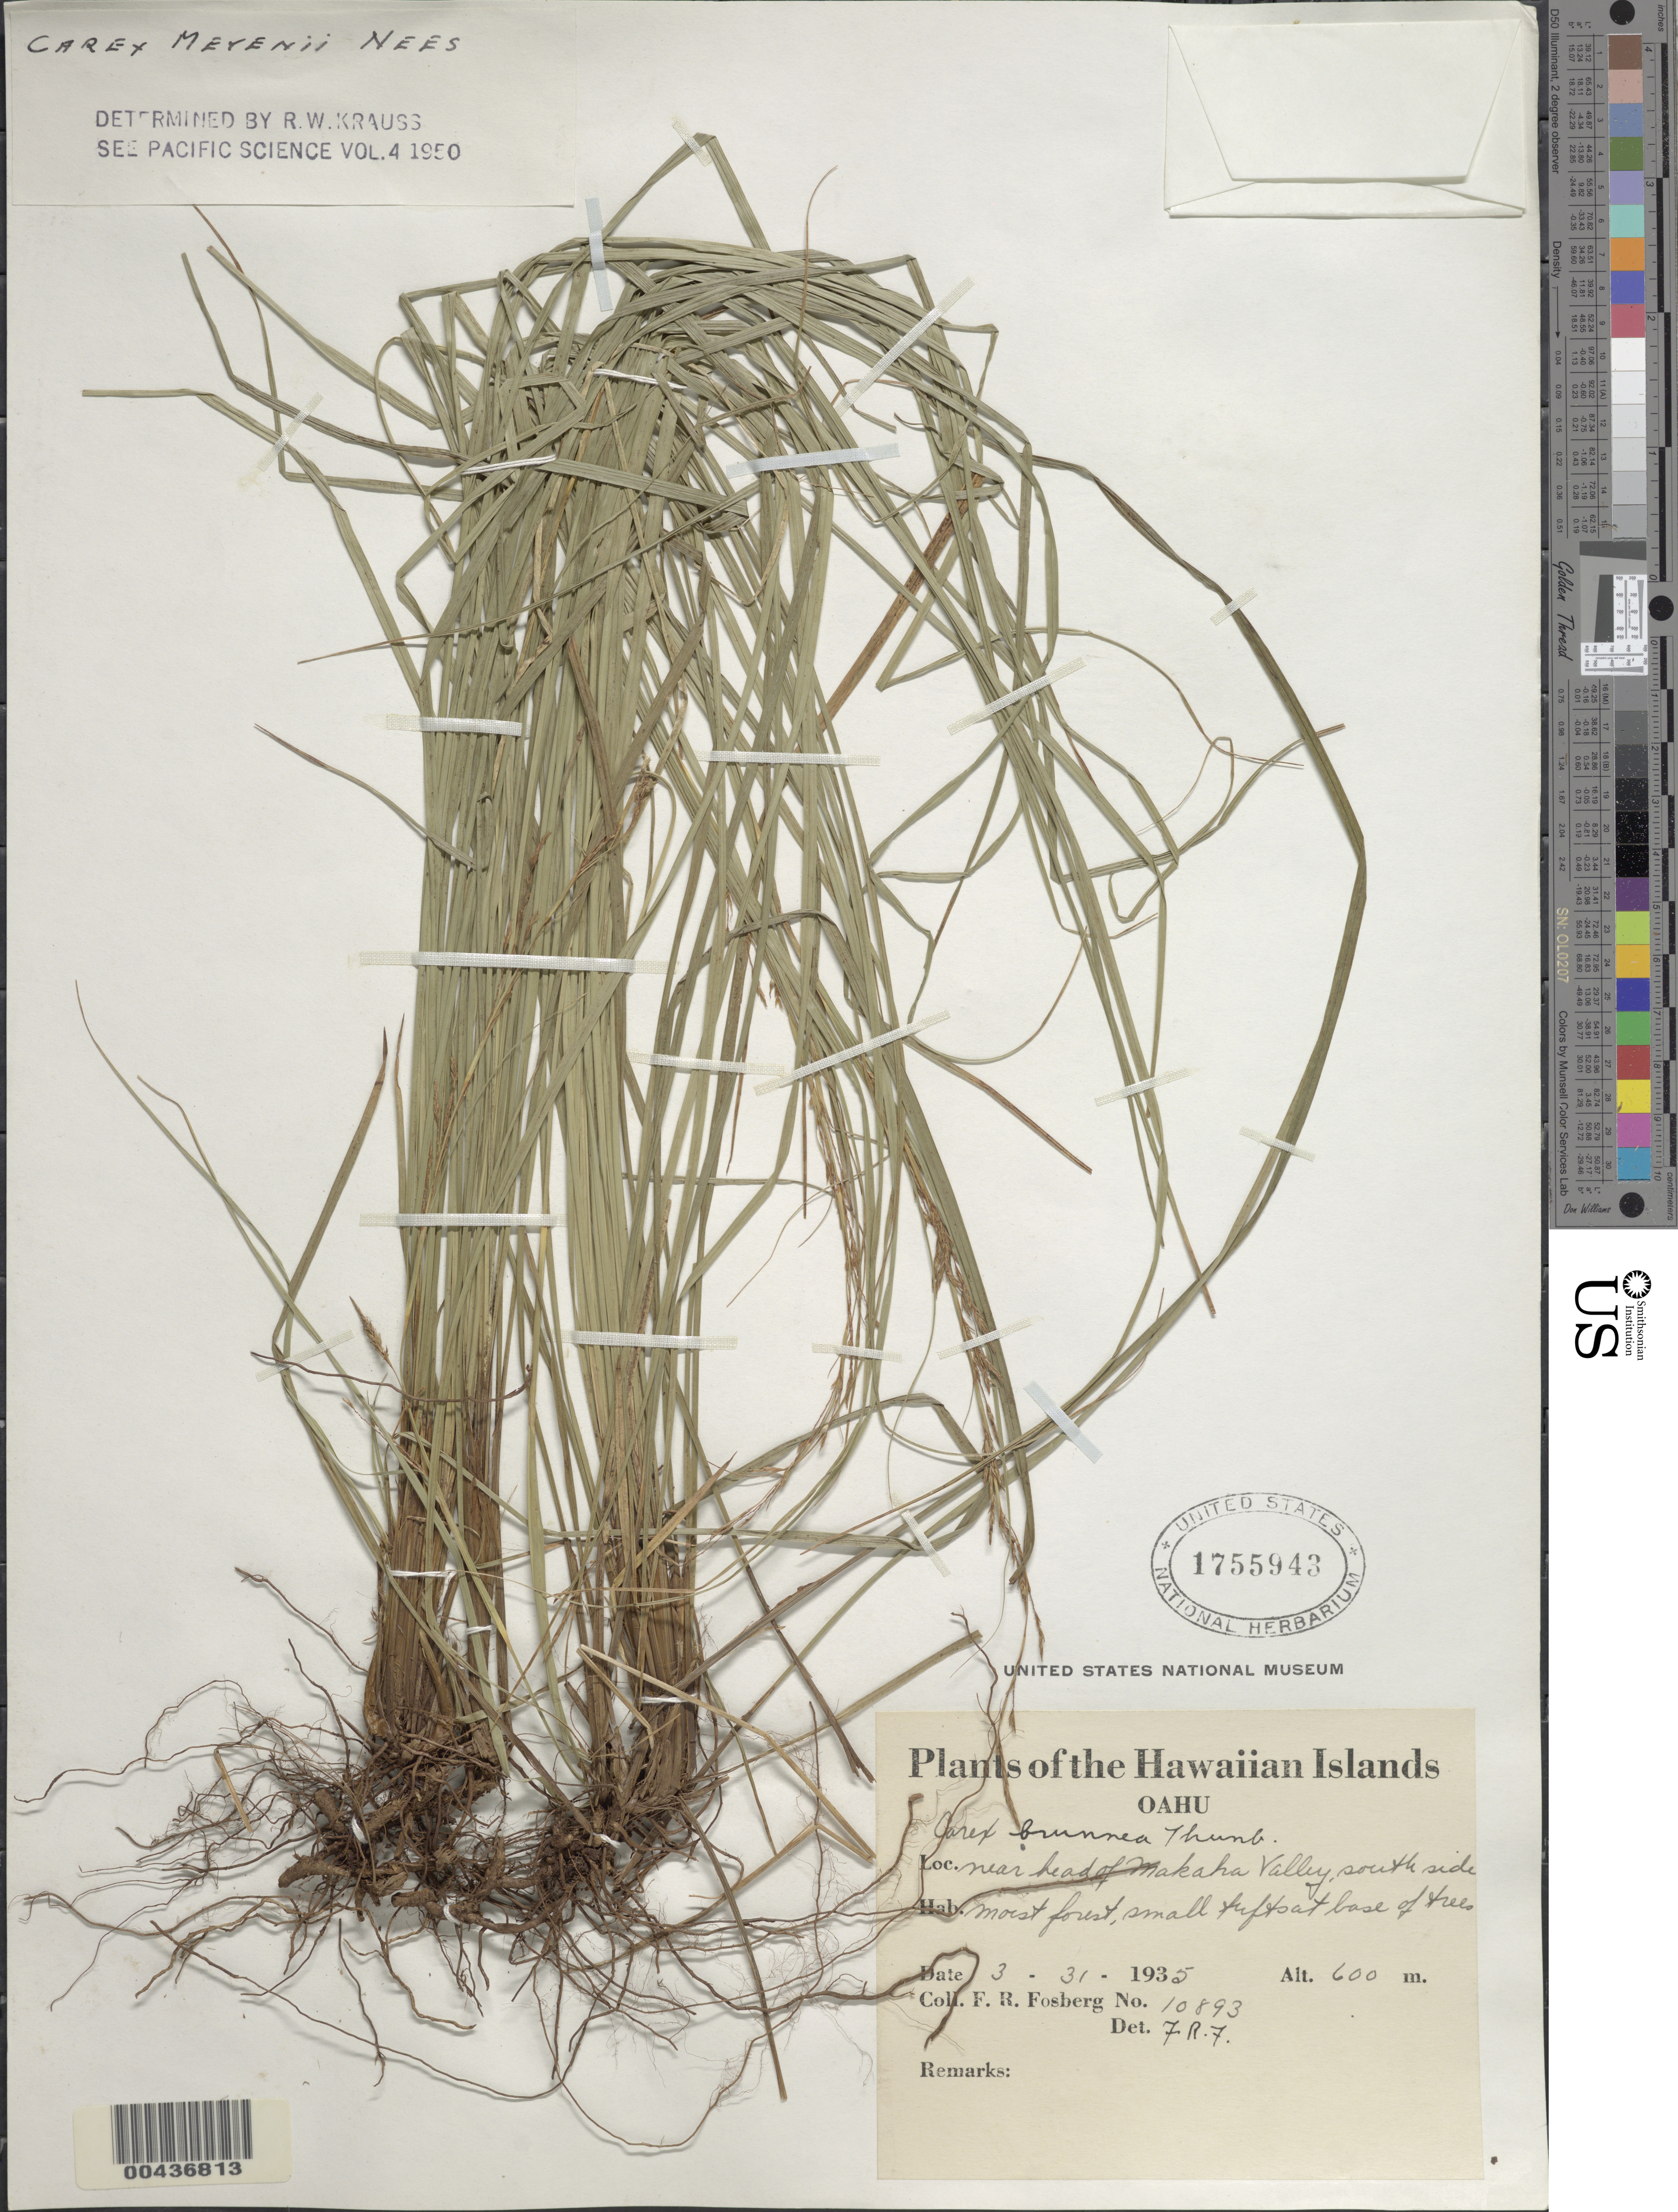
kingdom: Plantae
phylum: Tracheophyta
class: Liliopsida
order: Poales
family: Cyperaceae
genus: Carex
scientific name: Carex meyenii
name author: Nees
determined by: Krauss, R. W.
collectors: F. R. Fosberg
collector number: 10893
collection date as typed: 31 Mar 1935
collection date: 1935-03-31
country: United States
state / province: Hawaii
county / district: Honolulu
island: Oahu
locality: Near head of Makaha Valley, south side, Oahu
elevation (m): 600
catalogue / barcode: US 1755943